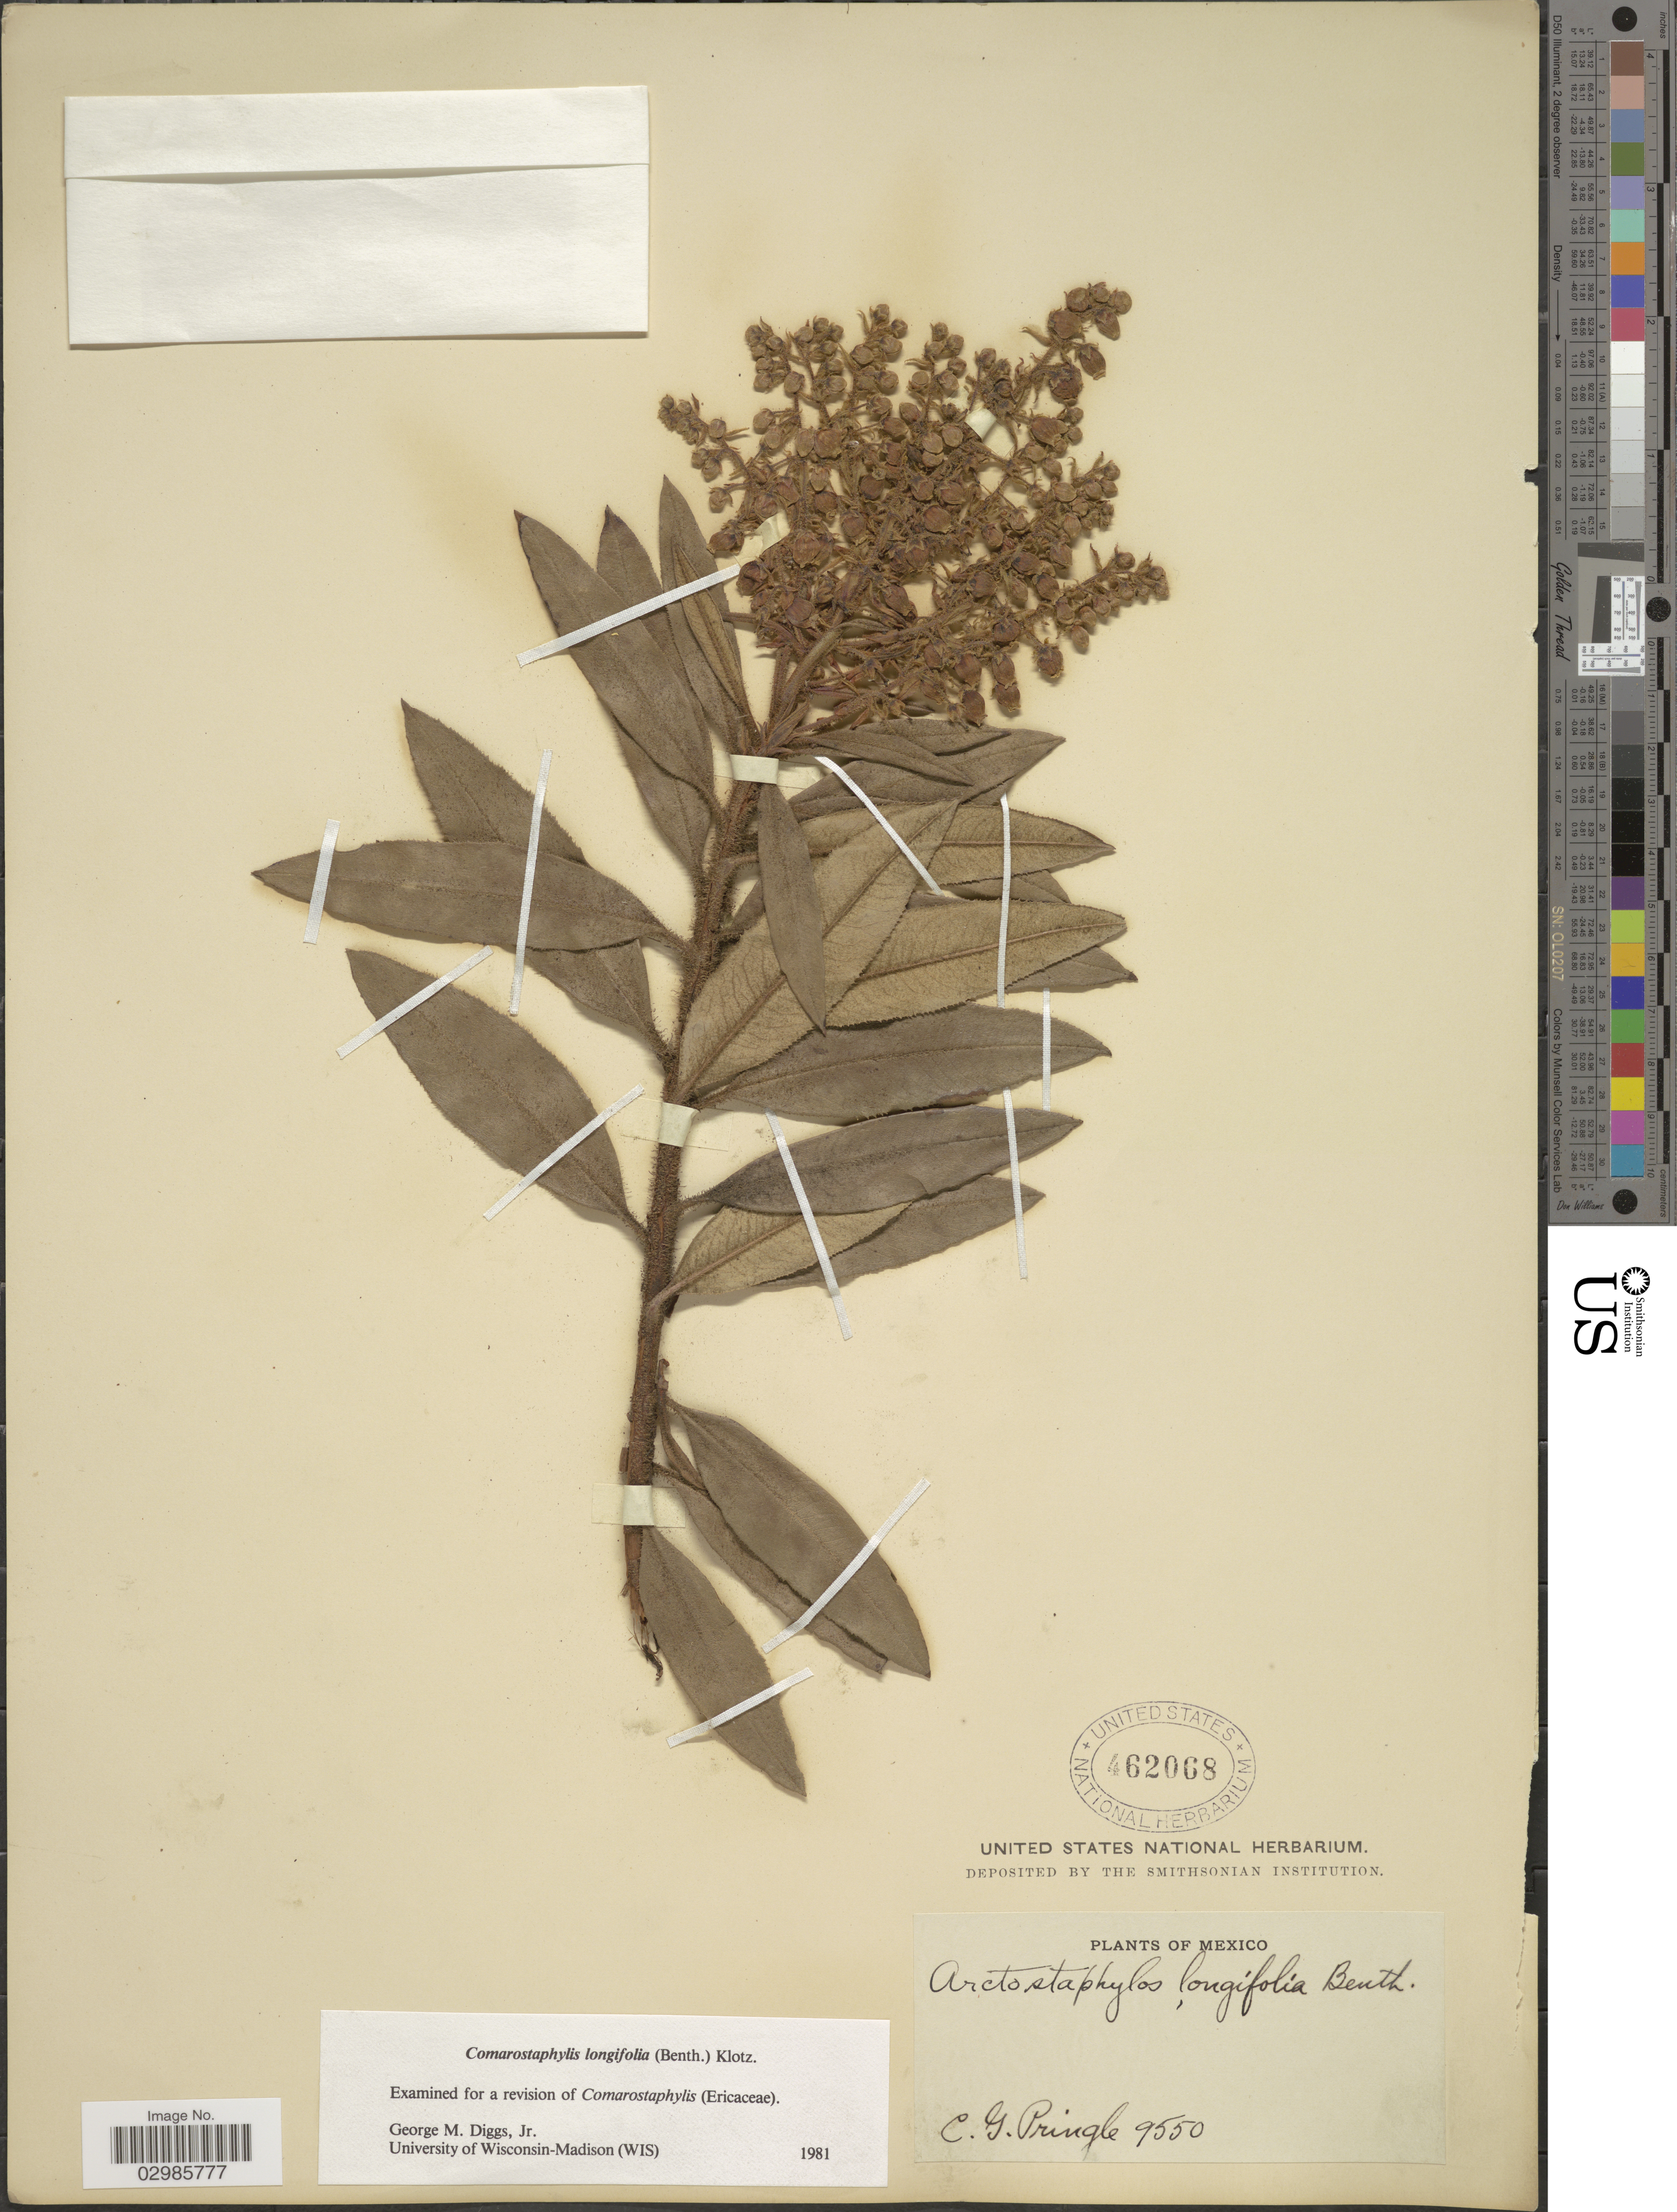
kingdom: Plantae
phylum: Tracheophyta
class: Magnoliopsida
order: Ericales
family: Ericaceae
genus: Comarostaphylis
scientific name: Comarostaphylis longifolia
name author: (Benth.) Klotzsch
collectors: C. G. Pringle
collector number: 9550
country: Mexico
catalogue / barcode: US 462068